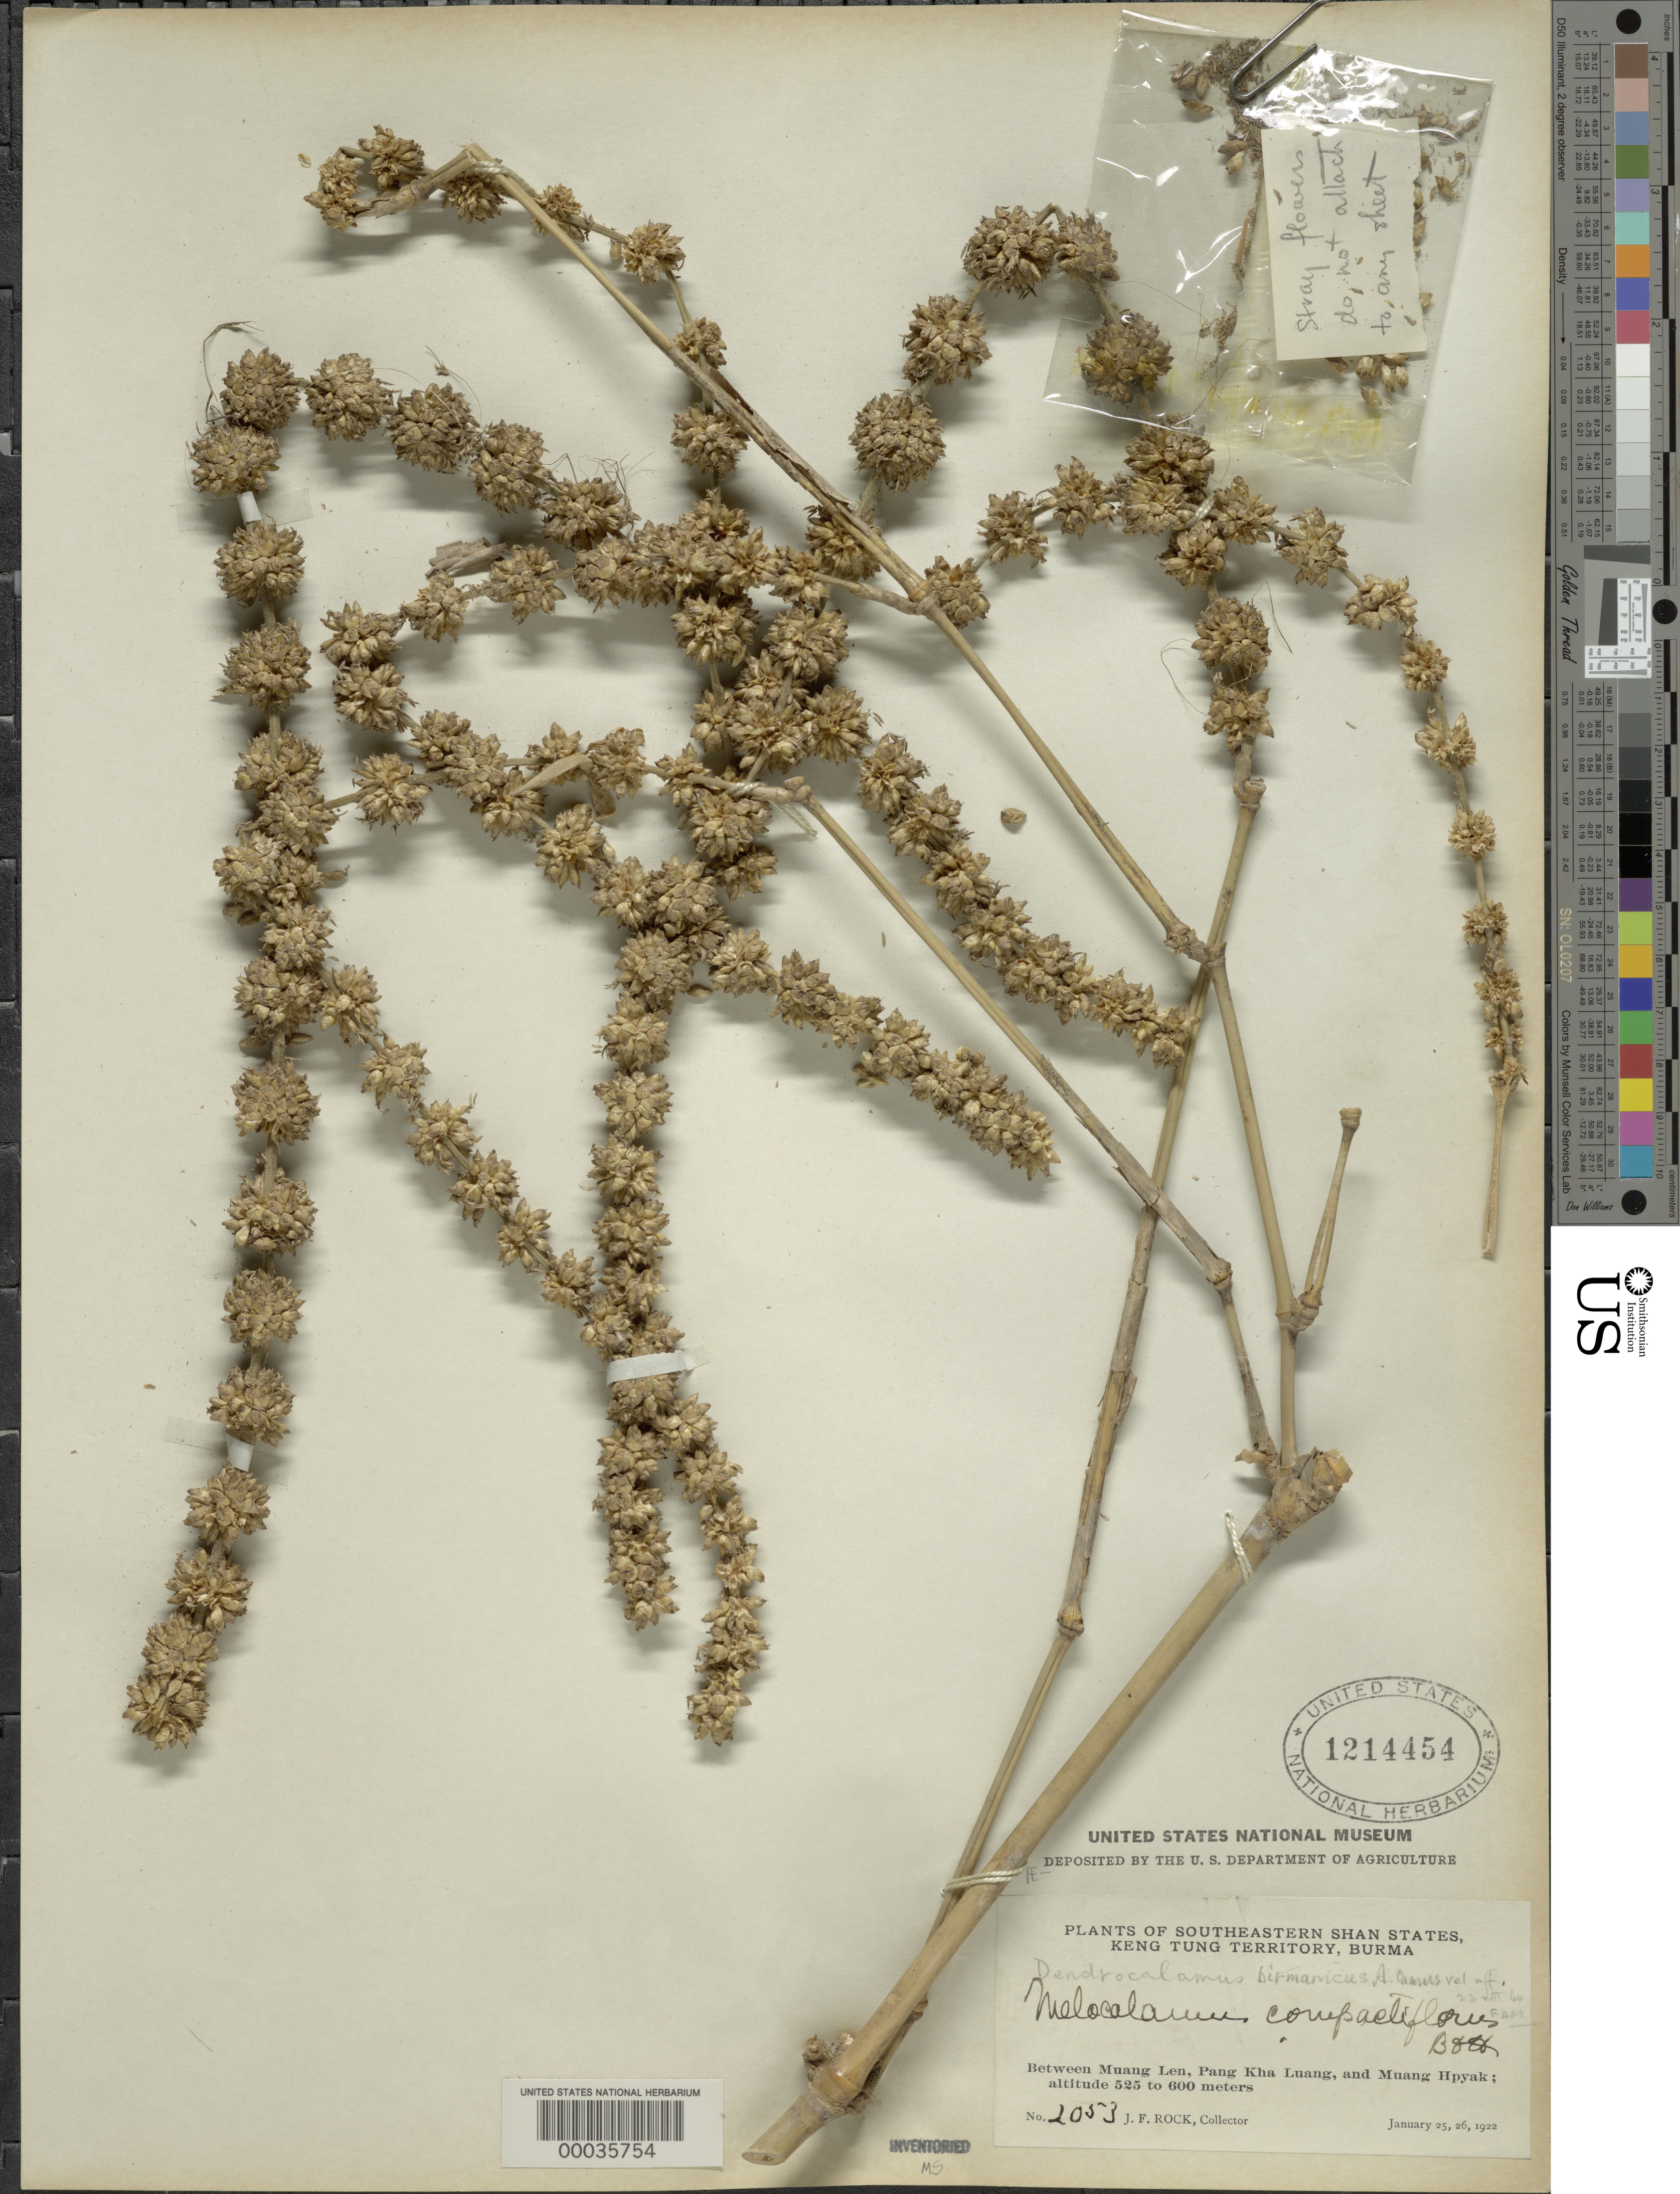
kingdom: Plantae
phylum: Tracheophyta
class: Liliopsida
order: Poales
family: Poaceae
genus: Dendrocalamus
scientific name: Dendrocalamus birmanicus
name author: A. Camus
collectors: J. F. Rock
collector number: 2053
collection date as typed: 25 Jan 1922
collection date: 1922-01-25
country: Myanmar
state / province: Shan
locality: Keng Tung, Muang Len, Pang Kha Luang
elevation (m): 525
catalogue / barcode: US 1214454